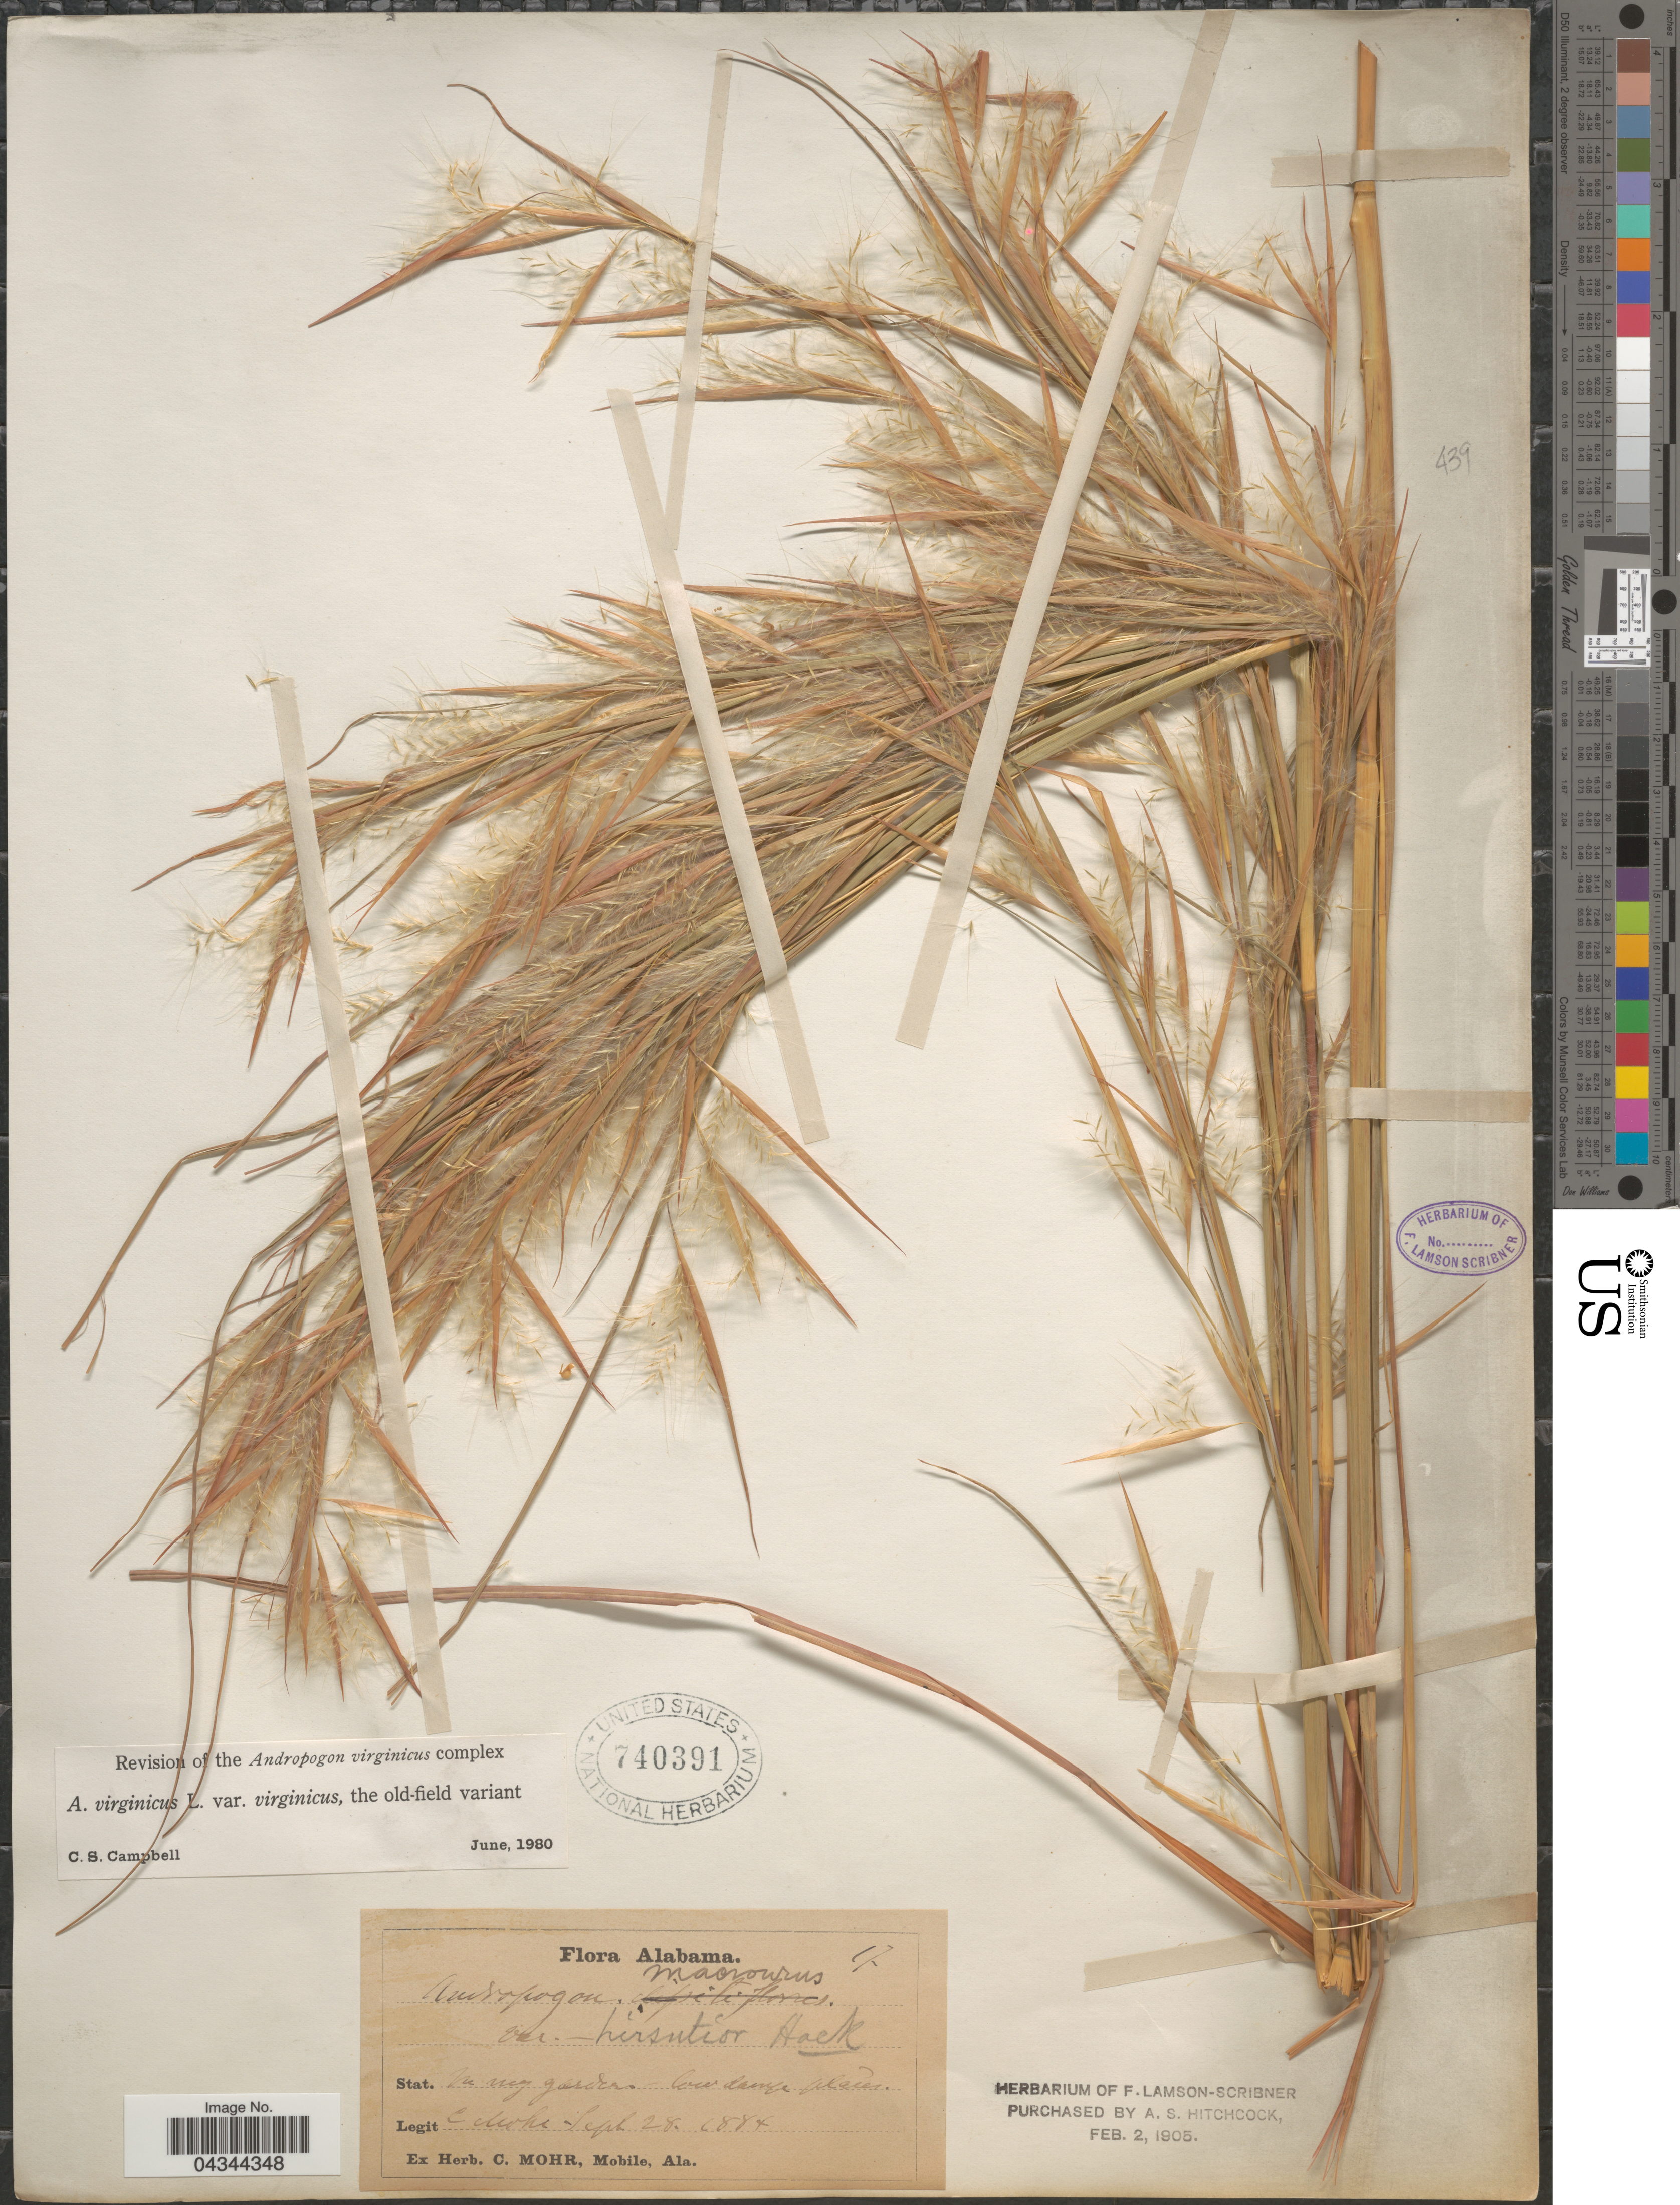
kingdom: Plantae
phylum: Tracheophyta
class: Liliopsida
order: Poales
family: Poaceae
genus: Andropogon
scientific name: Andropogon virginicus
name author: L.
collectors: C. T. Mohr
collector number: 17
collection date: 1884-09-28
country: United States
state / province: Alabama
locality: In my garden.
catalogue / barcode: US 740391